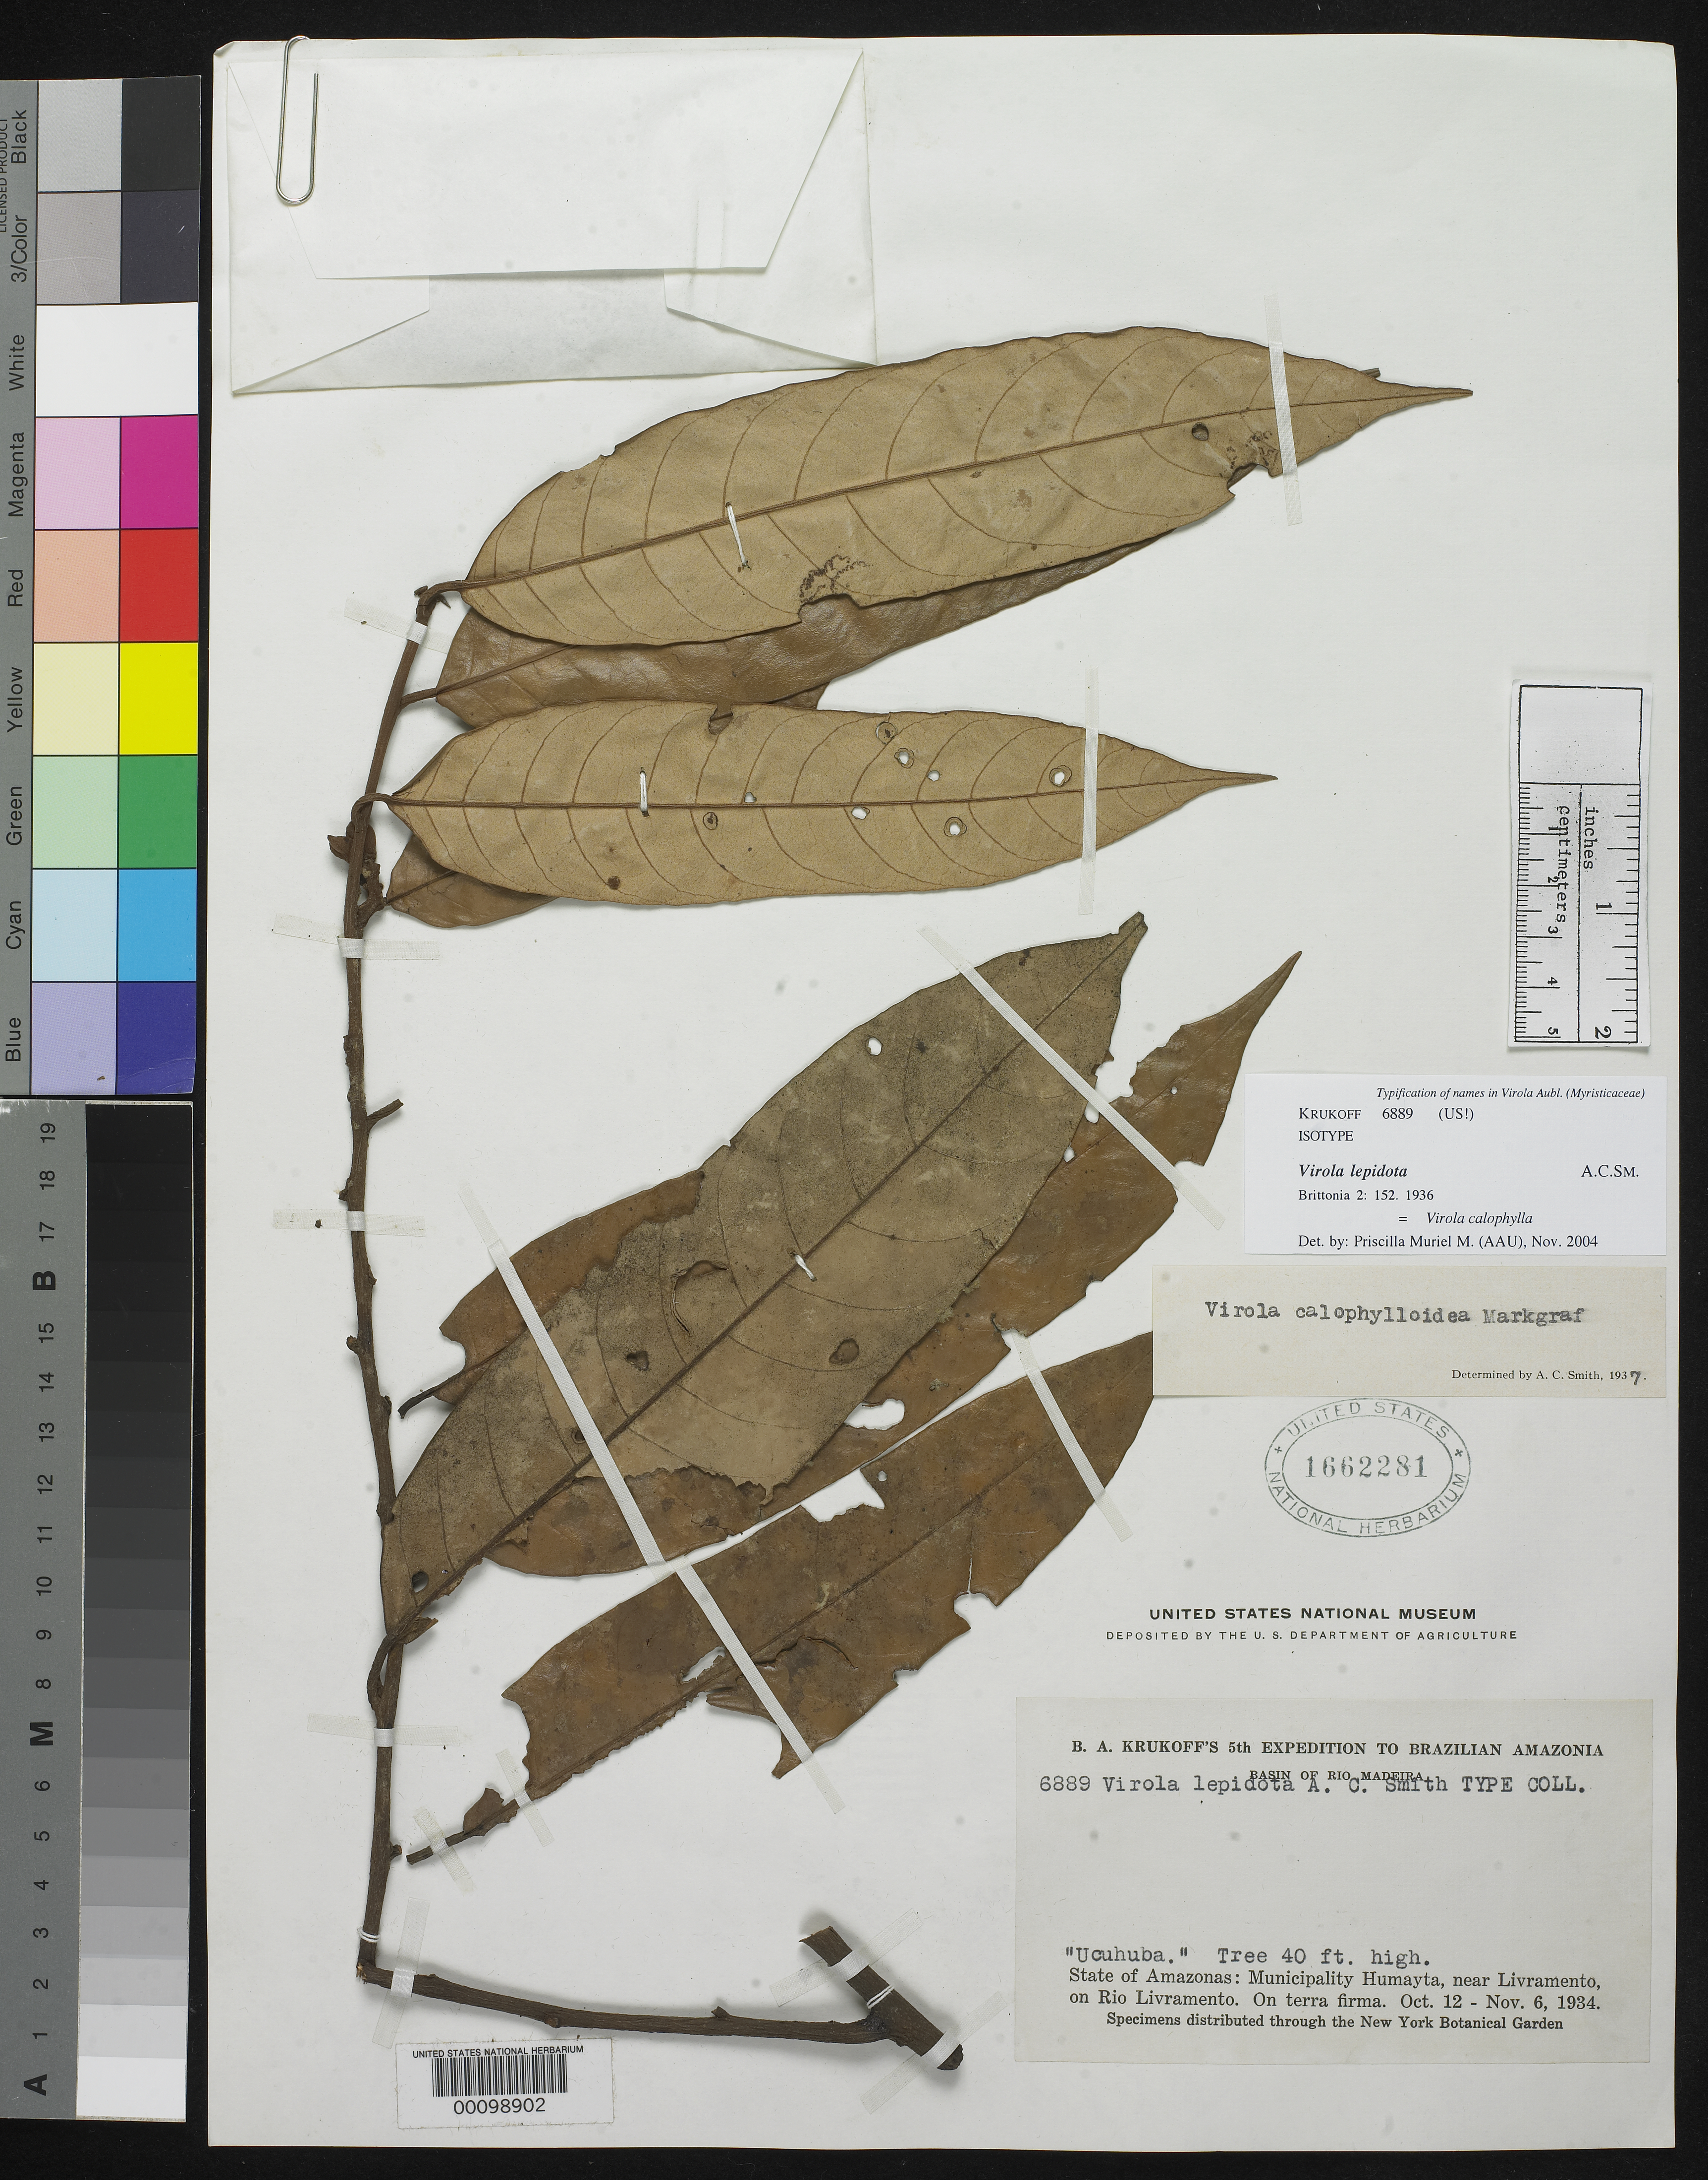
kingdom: Plantae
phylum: Tracheophyta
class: Magnoliopsida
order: Magnoliales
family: Myristicaceae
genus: Virola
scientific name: Virola lepidota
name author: A.C. Sm.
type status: Isotype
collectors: B. A. Krukoff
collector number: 6889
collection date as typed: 12 Oct 1934 to 06 Nov 1934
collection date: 1934-10-12/1934-11-06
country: Brazil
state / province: Amazonas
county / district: Humaitá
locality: Near Livramento on Rio Livramento.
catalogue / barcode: US 1662281